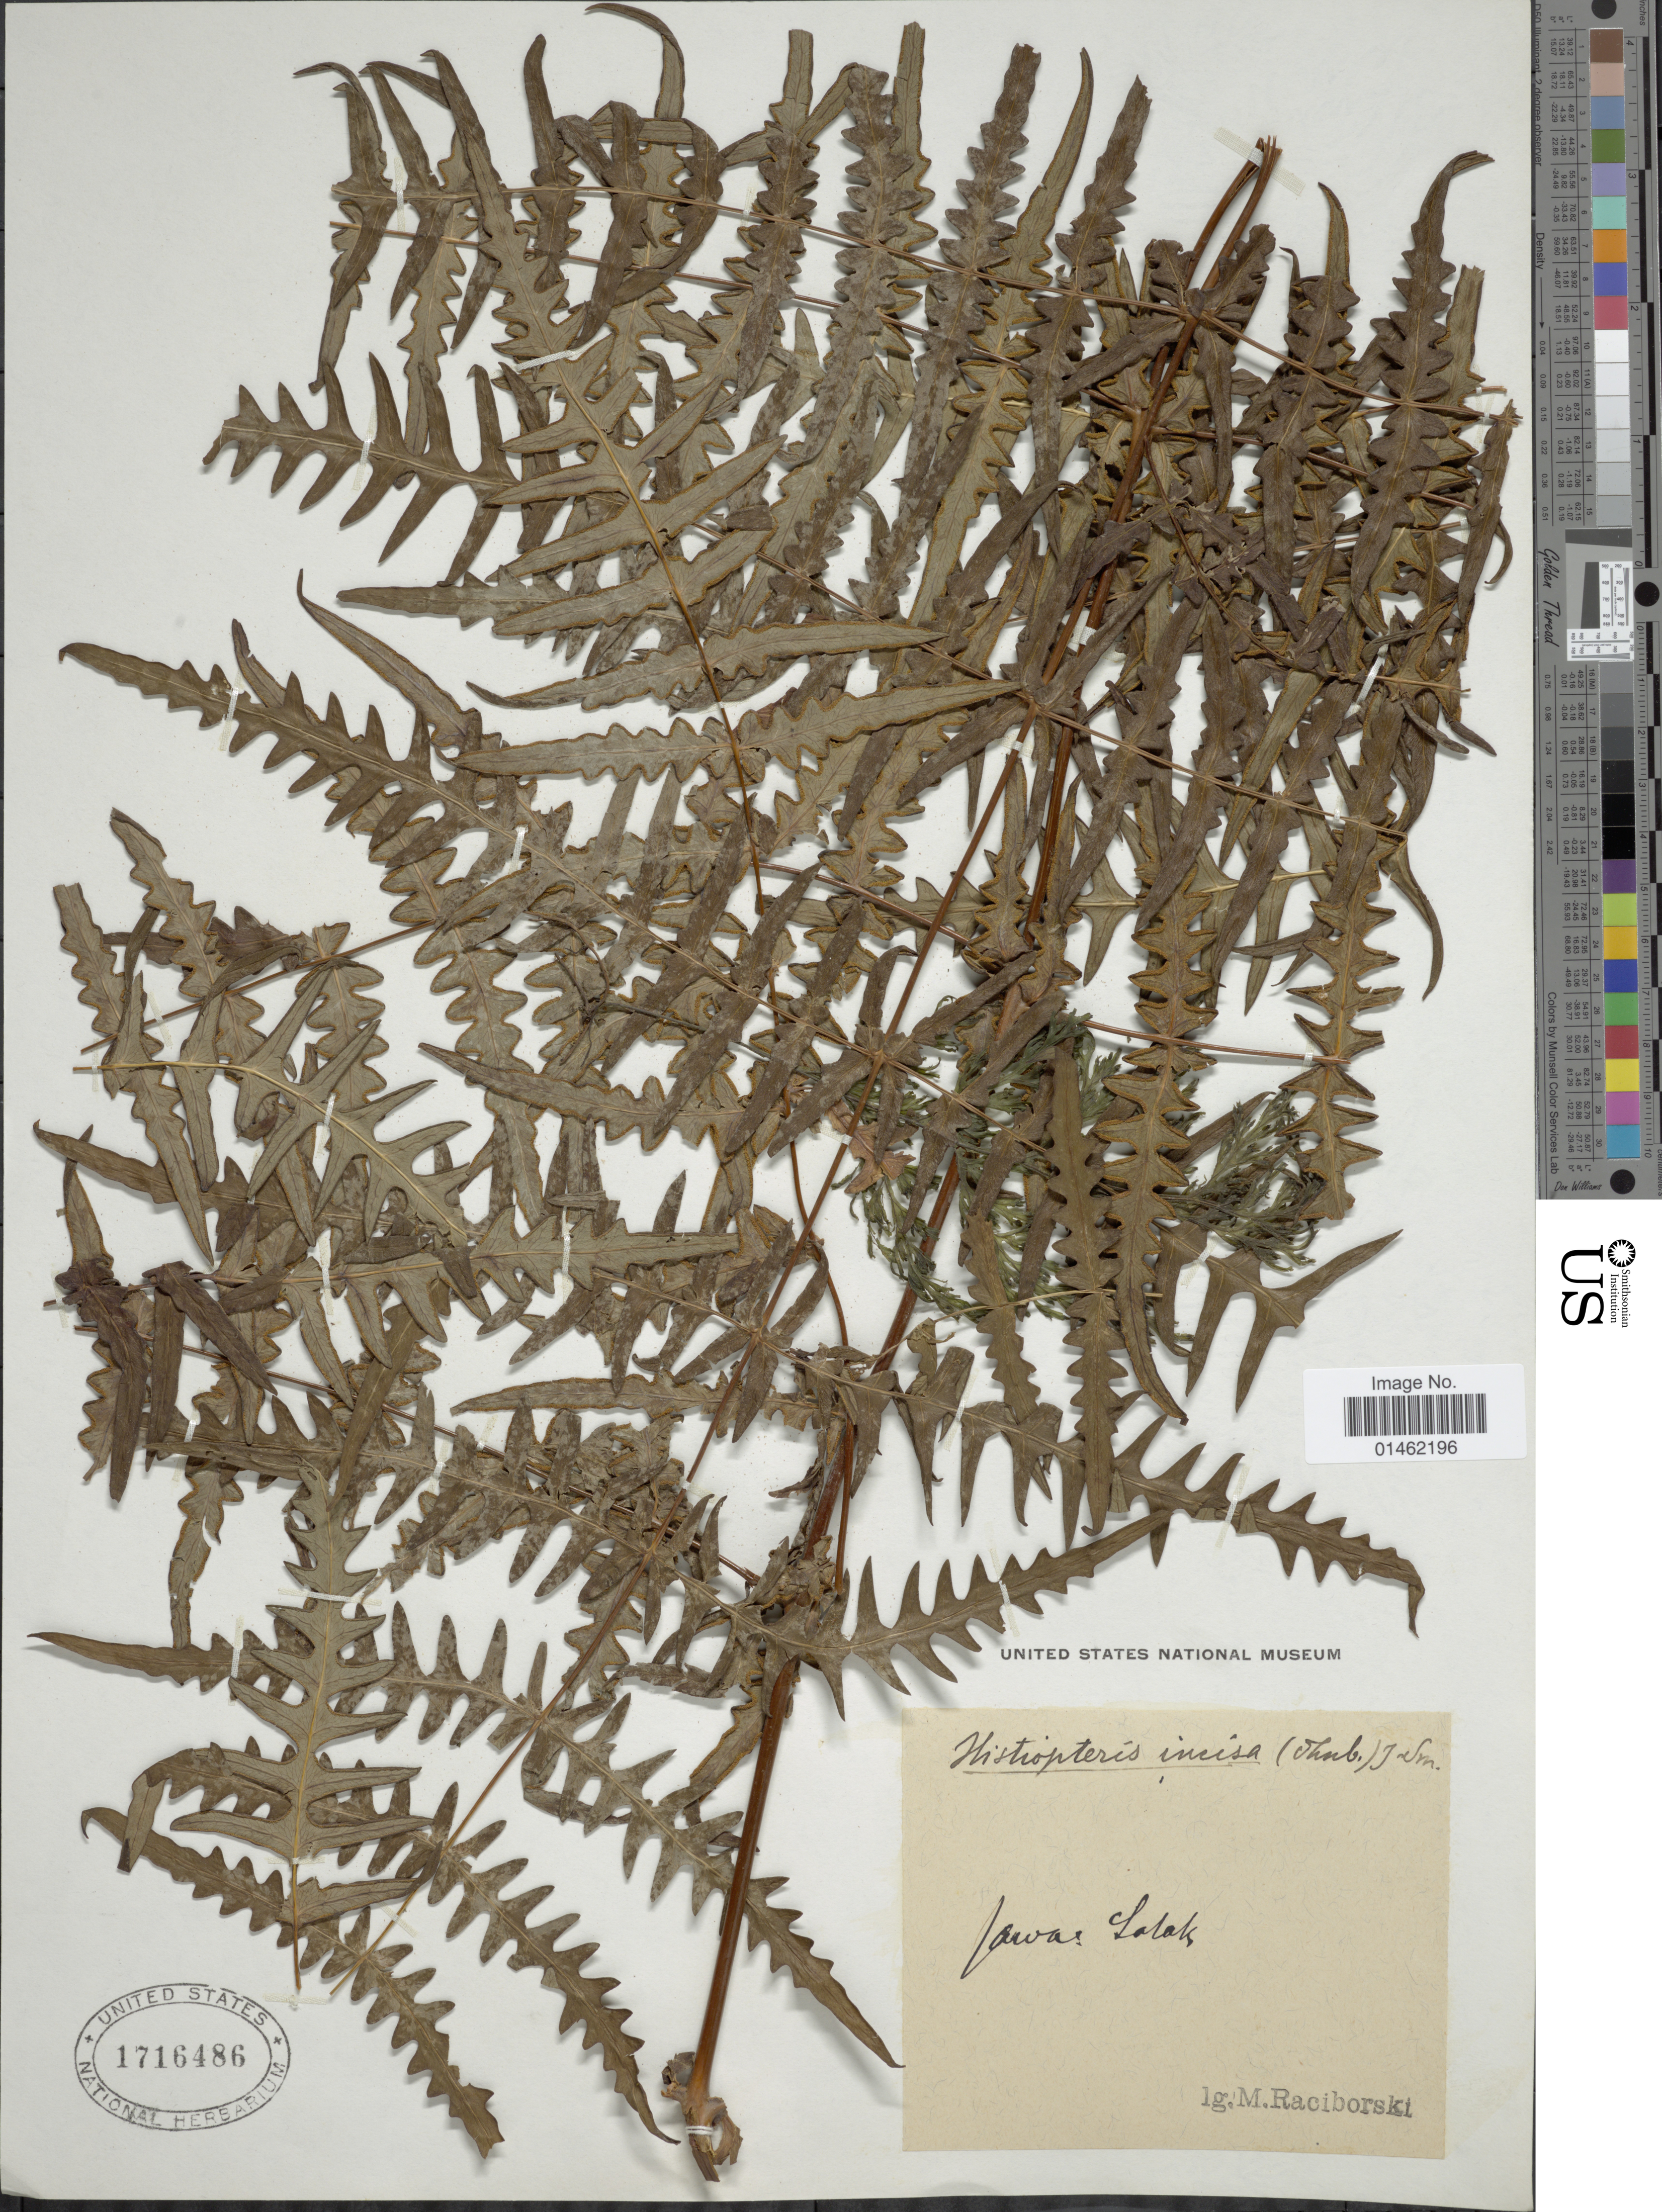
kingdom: Plantae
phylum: Tracheophyta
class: Polypodiopsida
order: Polypodiales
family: Dennstaedtiaceae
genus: Histiopteris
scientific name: Histiopteris incisa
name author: (Thunb.) J. Sm.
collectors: M. Raciborski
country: Indonesia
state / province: Java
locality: Salak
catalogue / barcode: US 1716486